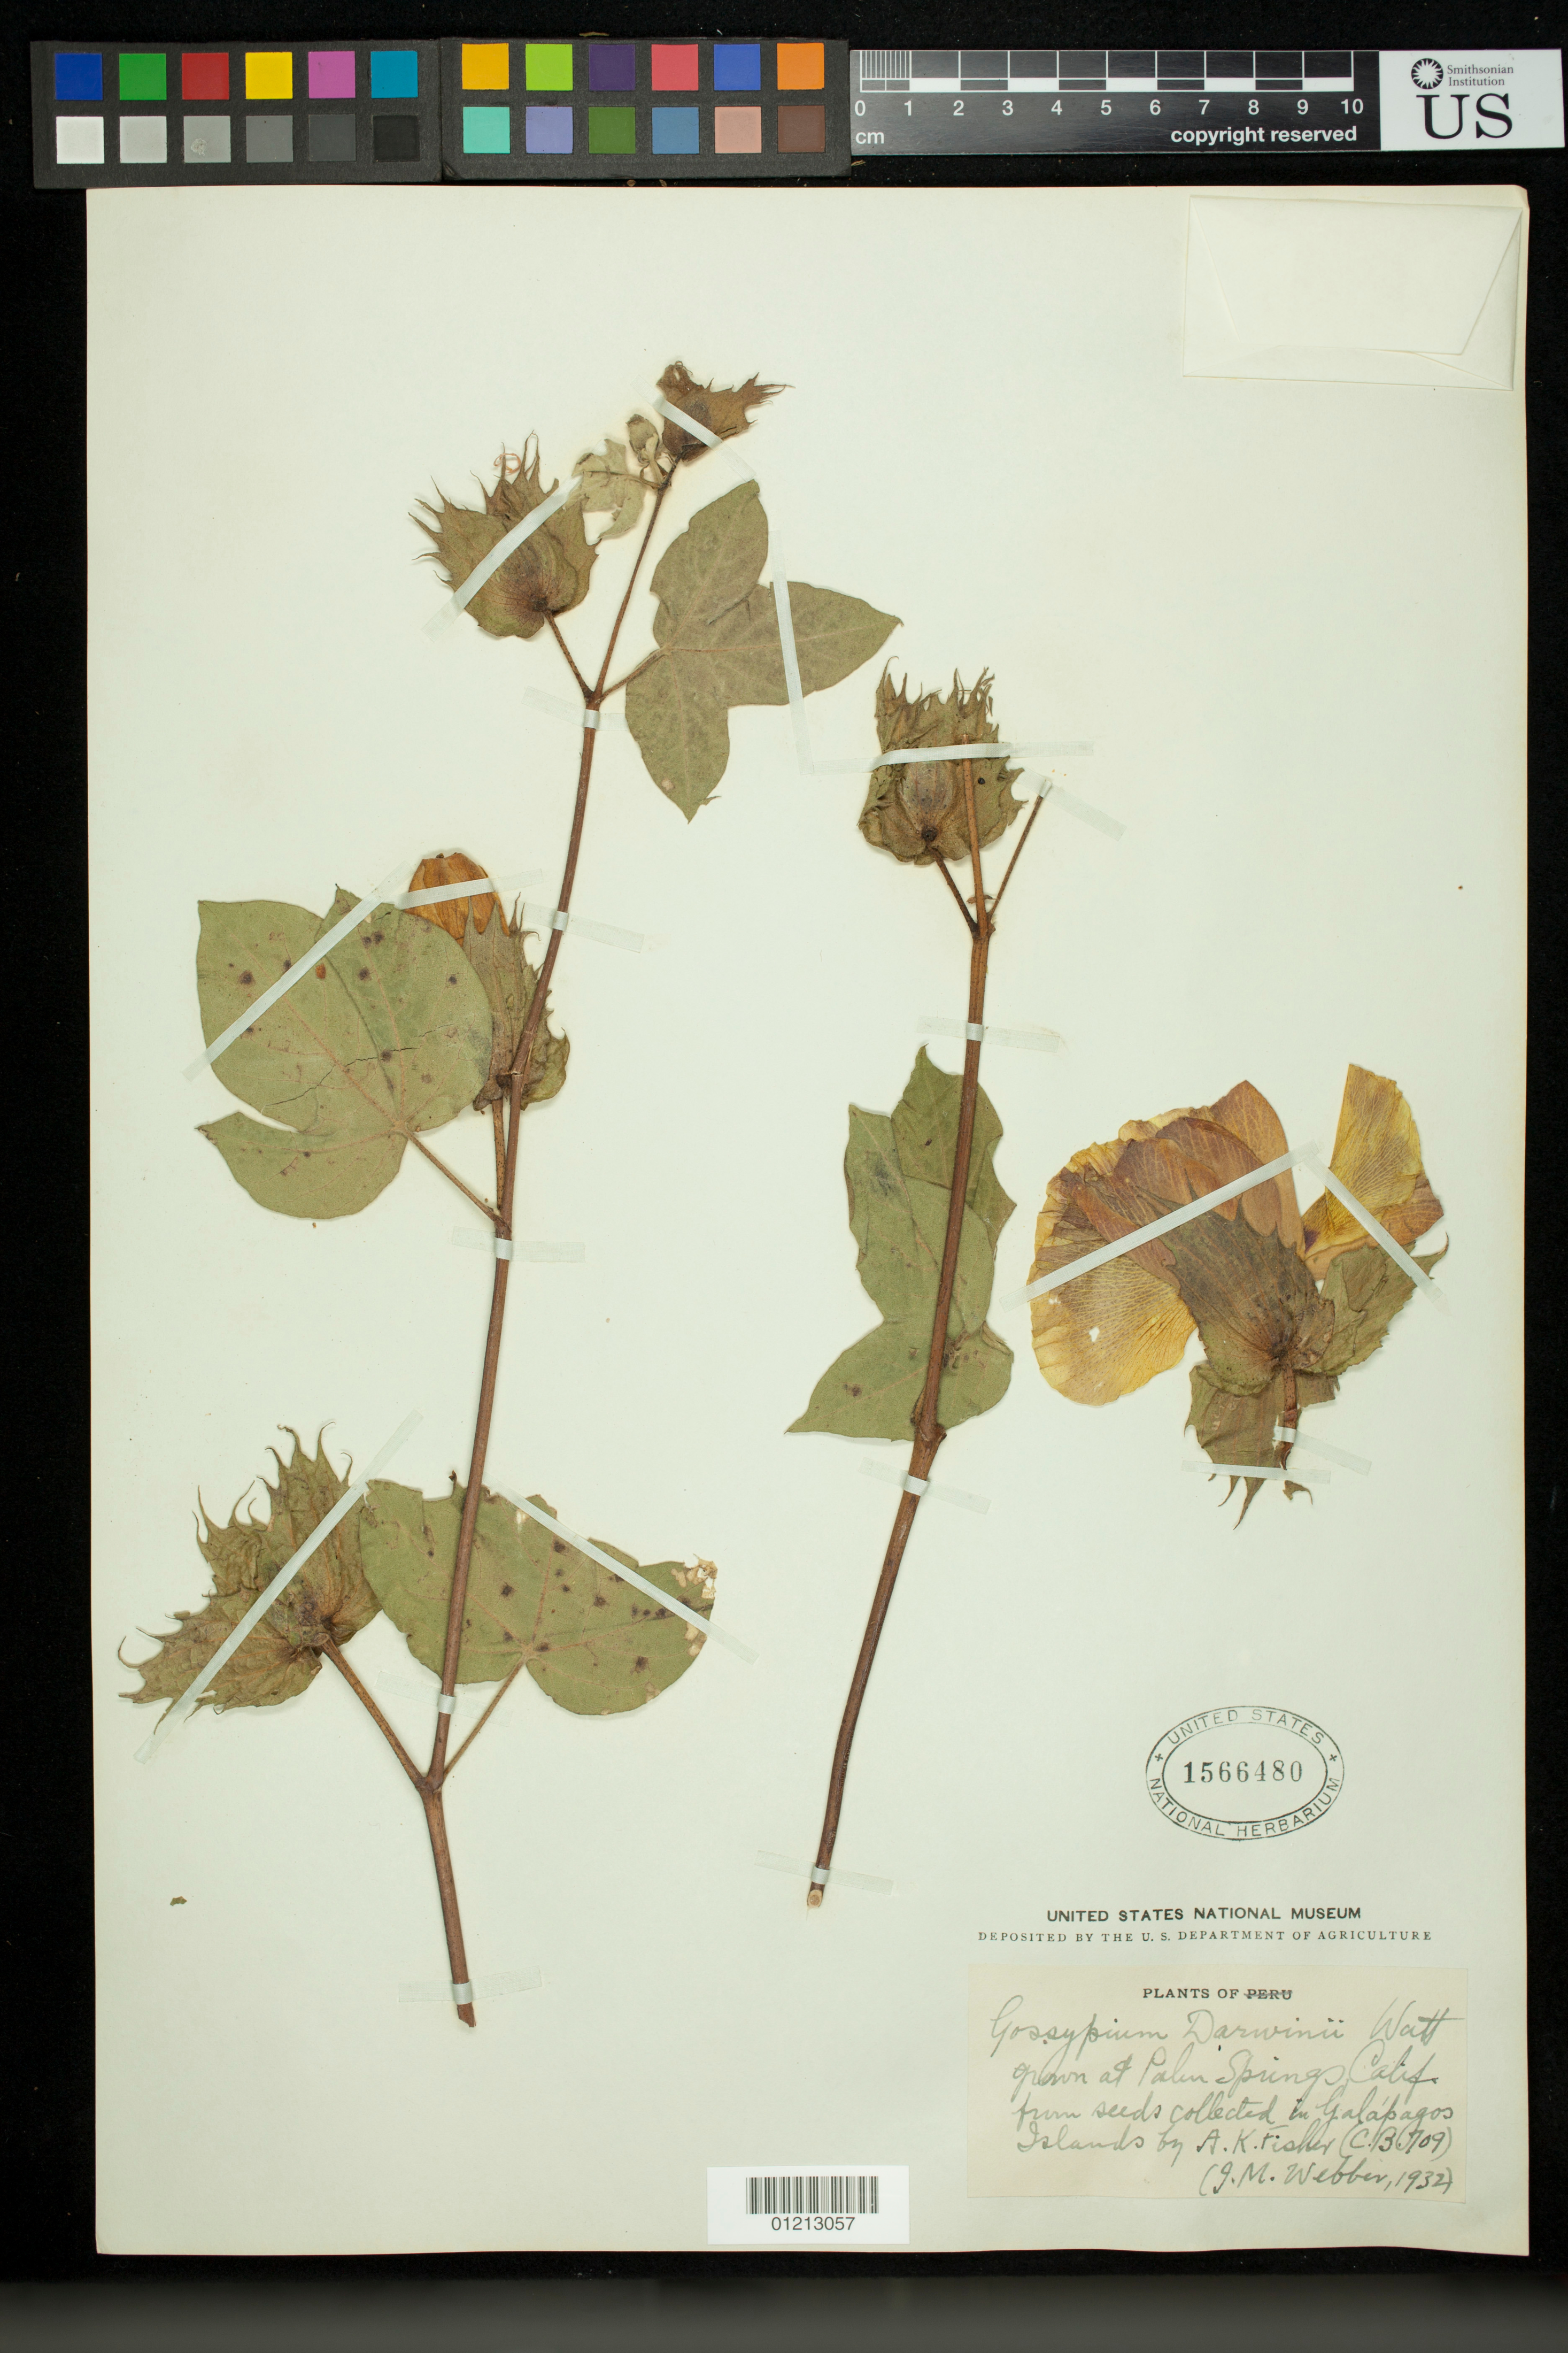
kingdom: Plantae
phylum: Tracheophyta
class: Magnoliopsida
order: Malvales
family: Malvaceae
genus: Gossypium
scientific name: Gossypium barbadense var. darwinii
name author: (G. Watt) J.B. Hutch.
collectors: J. M. Webber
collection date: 1932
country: United States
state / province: California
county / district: Riverside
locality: Grown at Palm Springs, Calif. from seeds collected in Galapagos Islands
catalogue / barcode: US 1566480